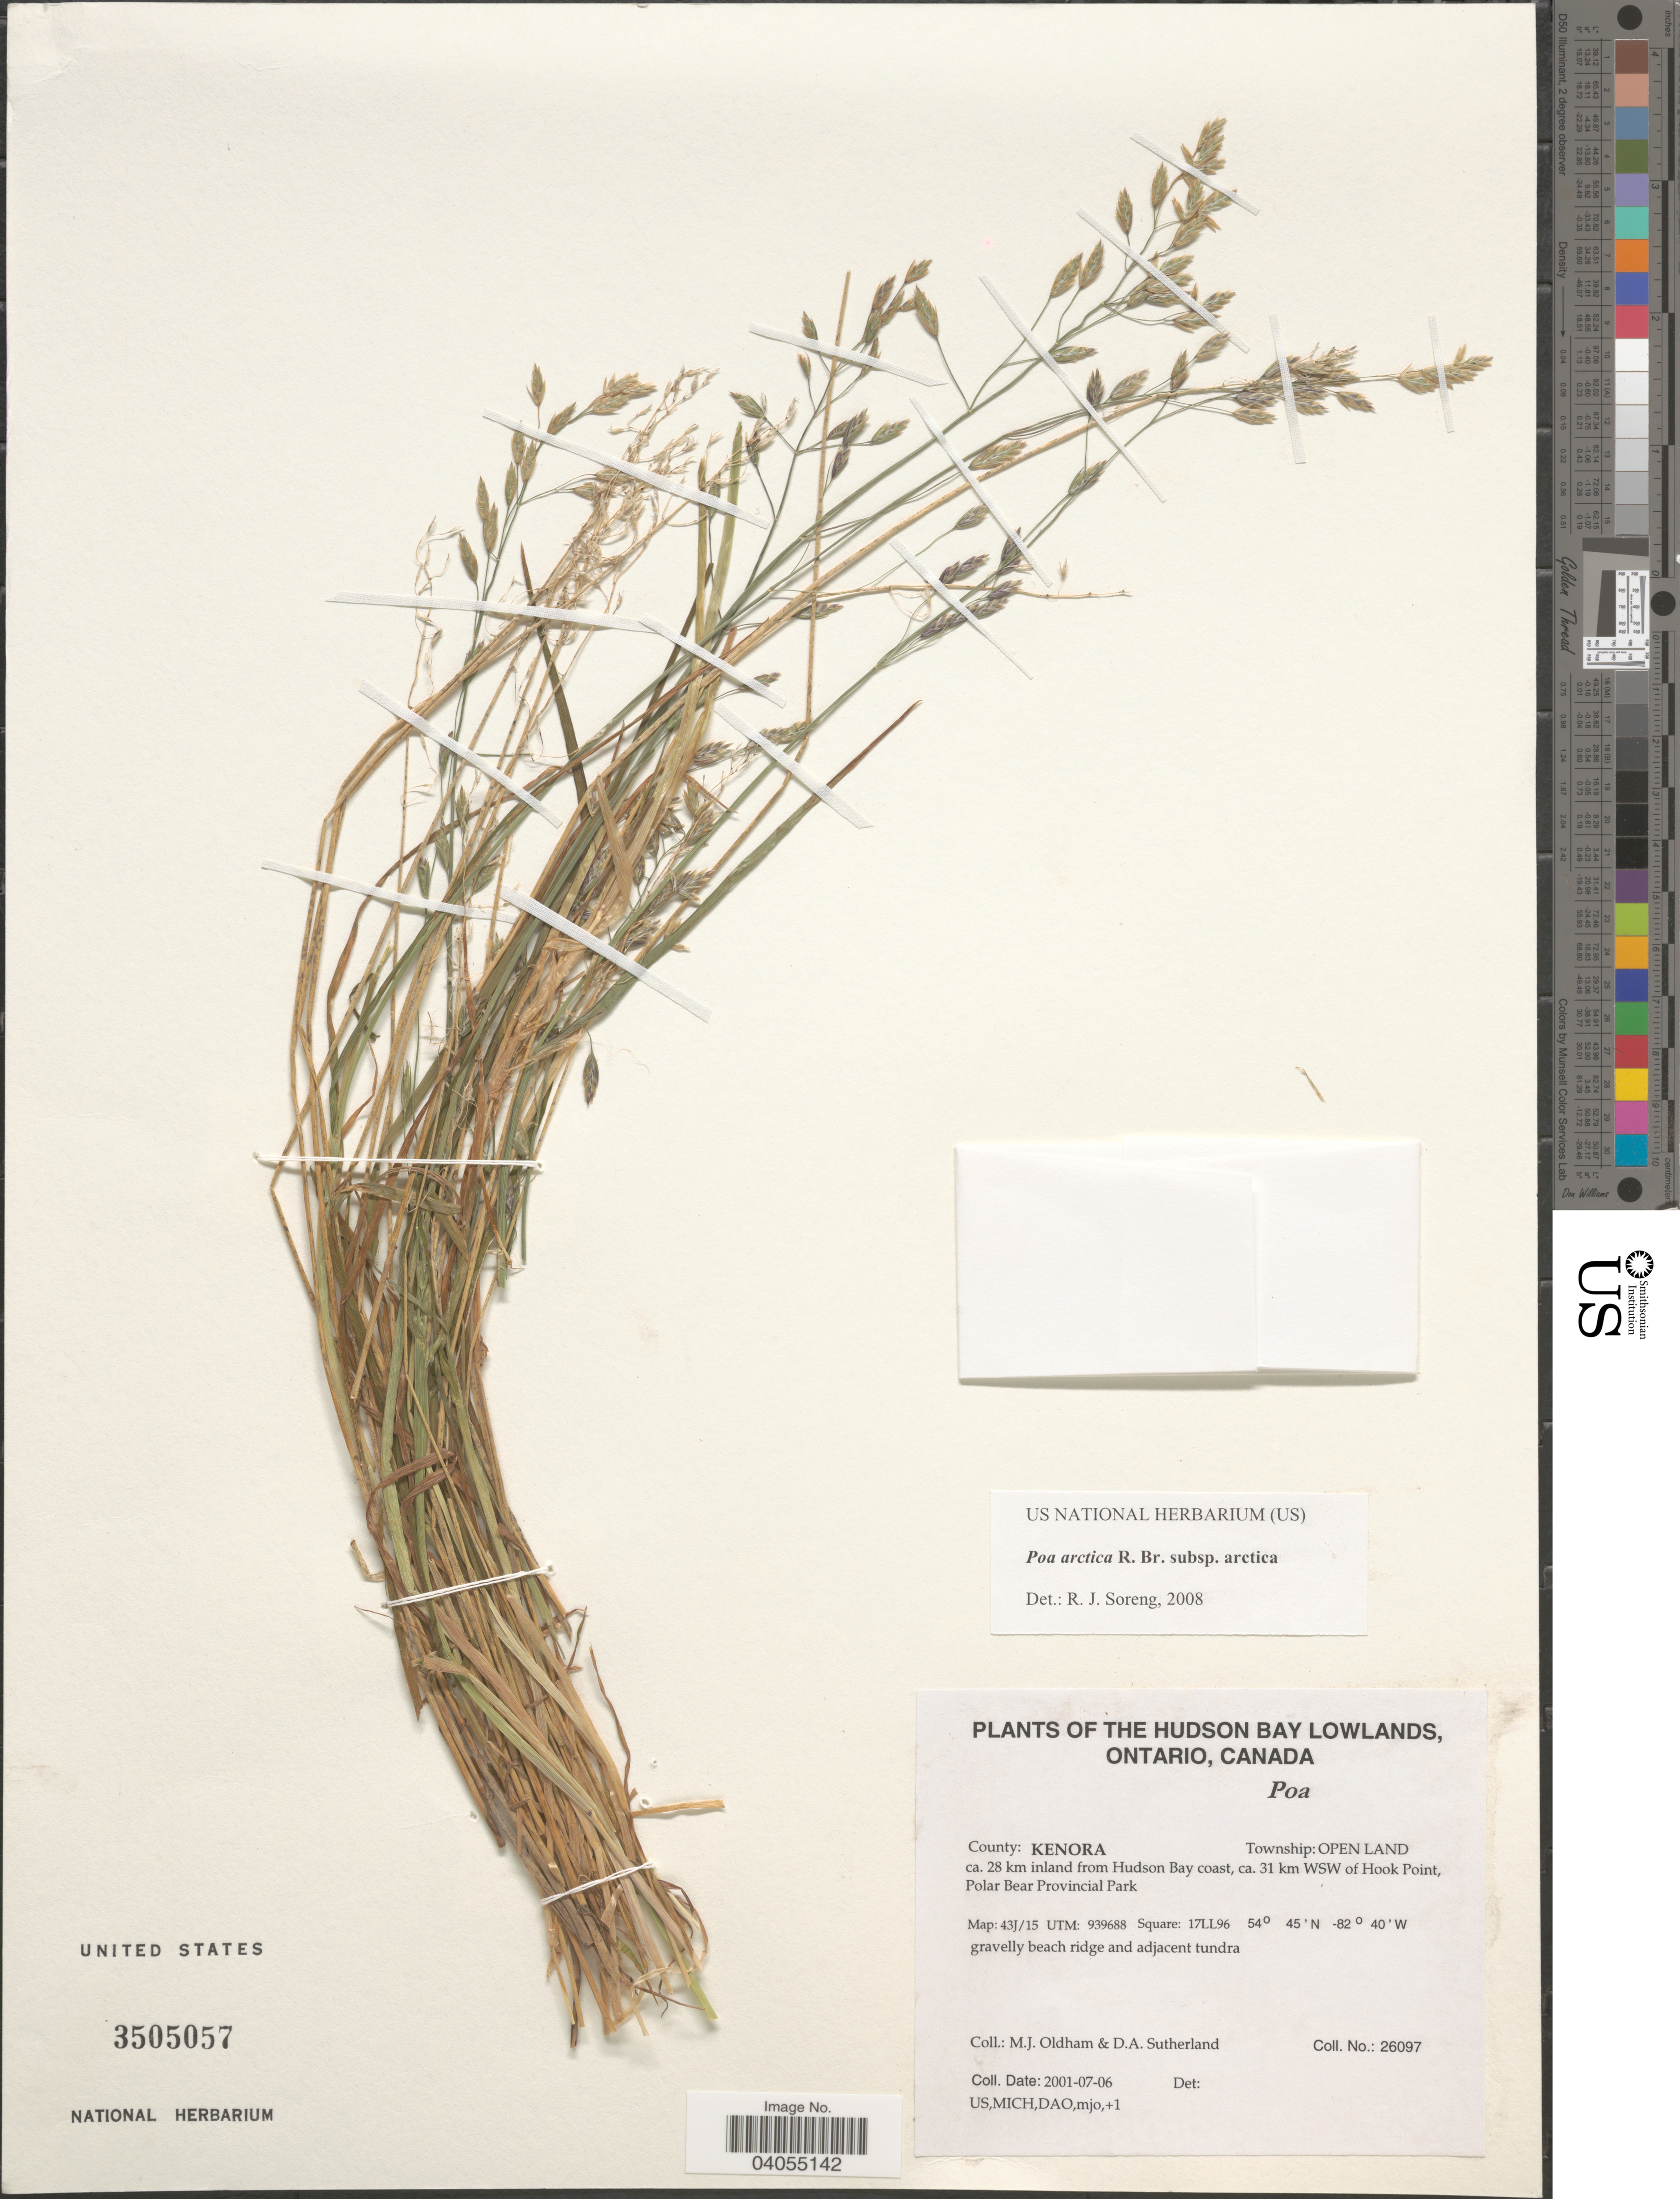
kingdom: Plantae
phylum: Tracheophyta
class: Liliopsida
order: Poales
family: Poaceae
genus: Poa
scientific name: Poa arctica subsp. arctica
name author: R. Br.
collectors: M. Oldham & D. Sutherland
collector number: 26097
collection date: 2001-07-06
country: Canada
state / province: Ontario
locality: Hudson Bay Lowlands. County: Kenora. Township: Open Land. Ca. 28 km inland from Hudson Bay coast, ca. 31 km WSW of Hook Point, Polar Bear Provincial Park. Map: 43J/15. UTM: 939688 Square: 17LL96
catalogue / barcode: US 3505057